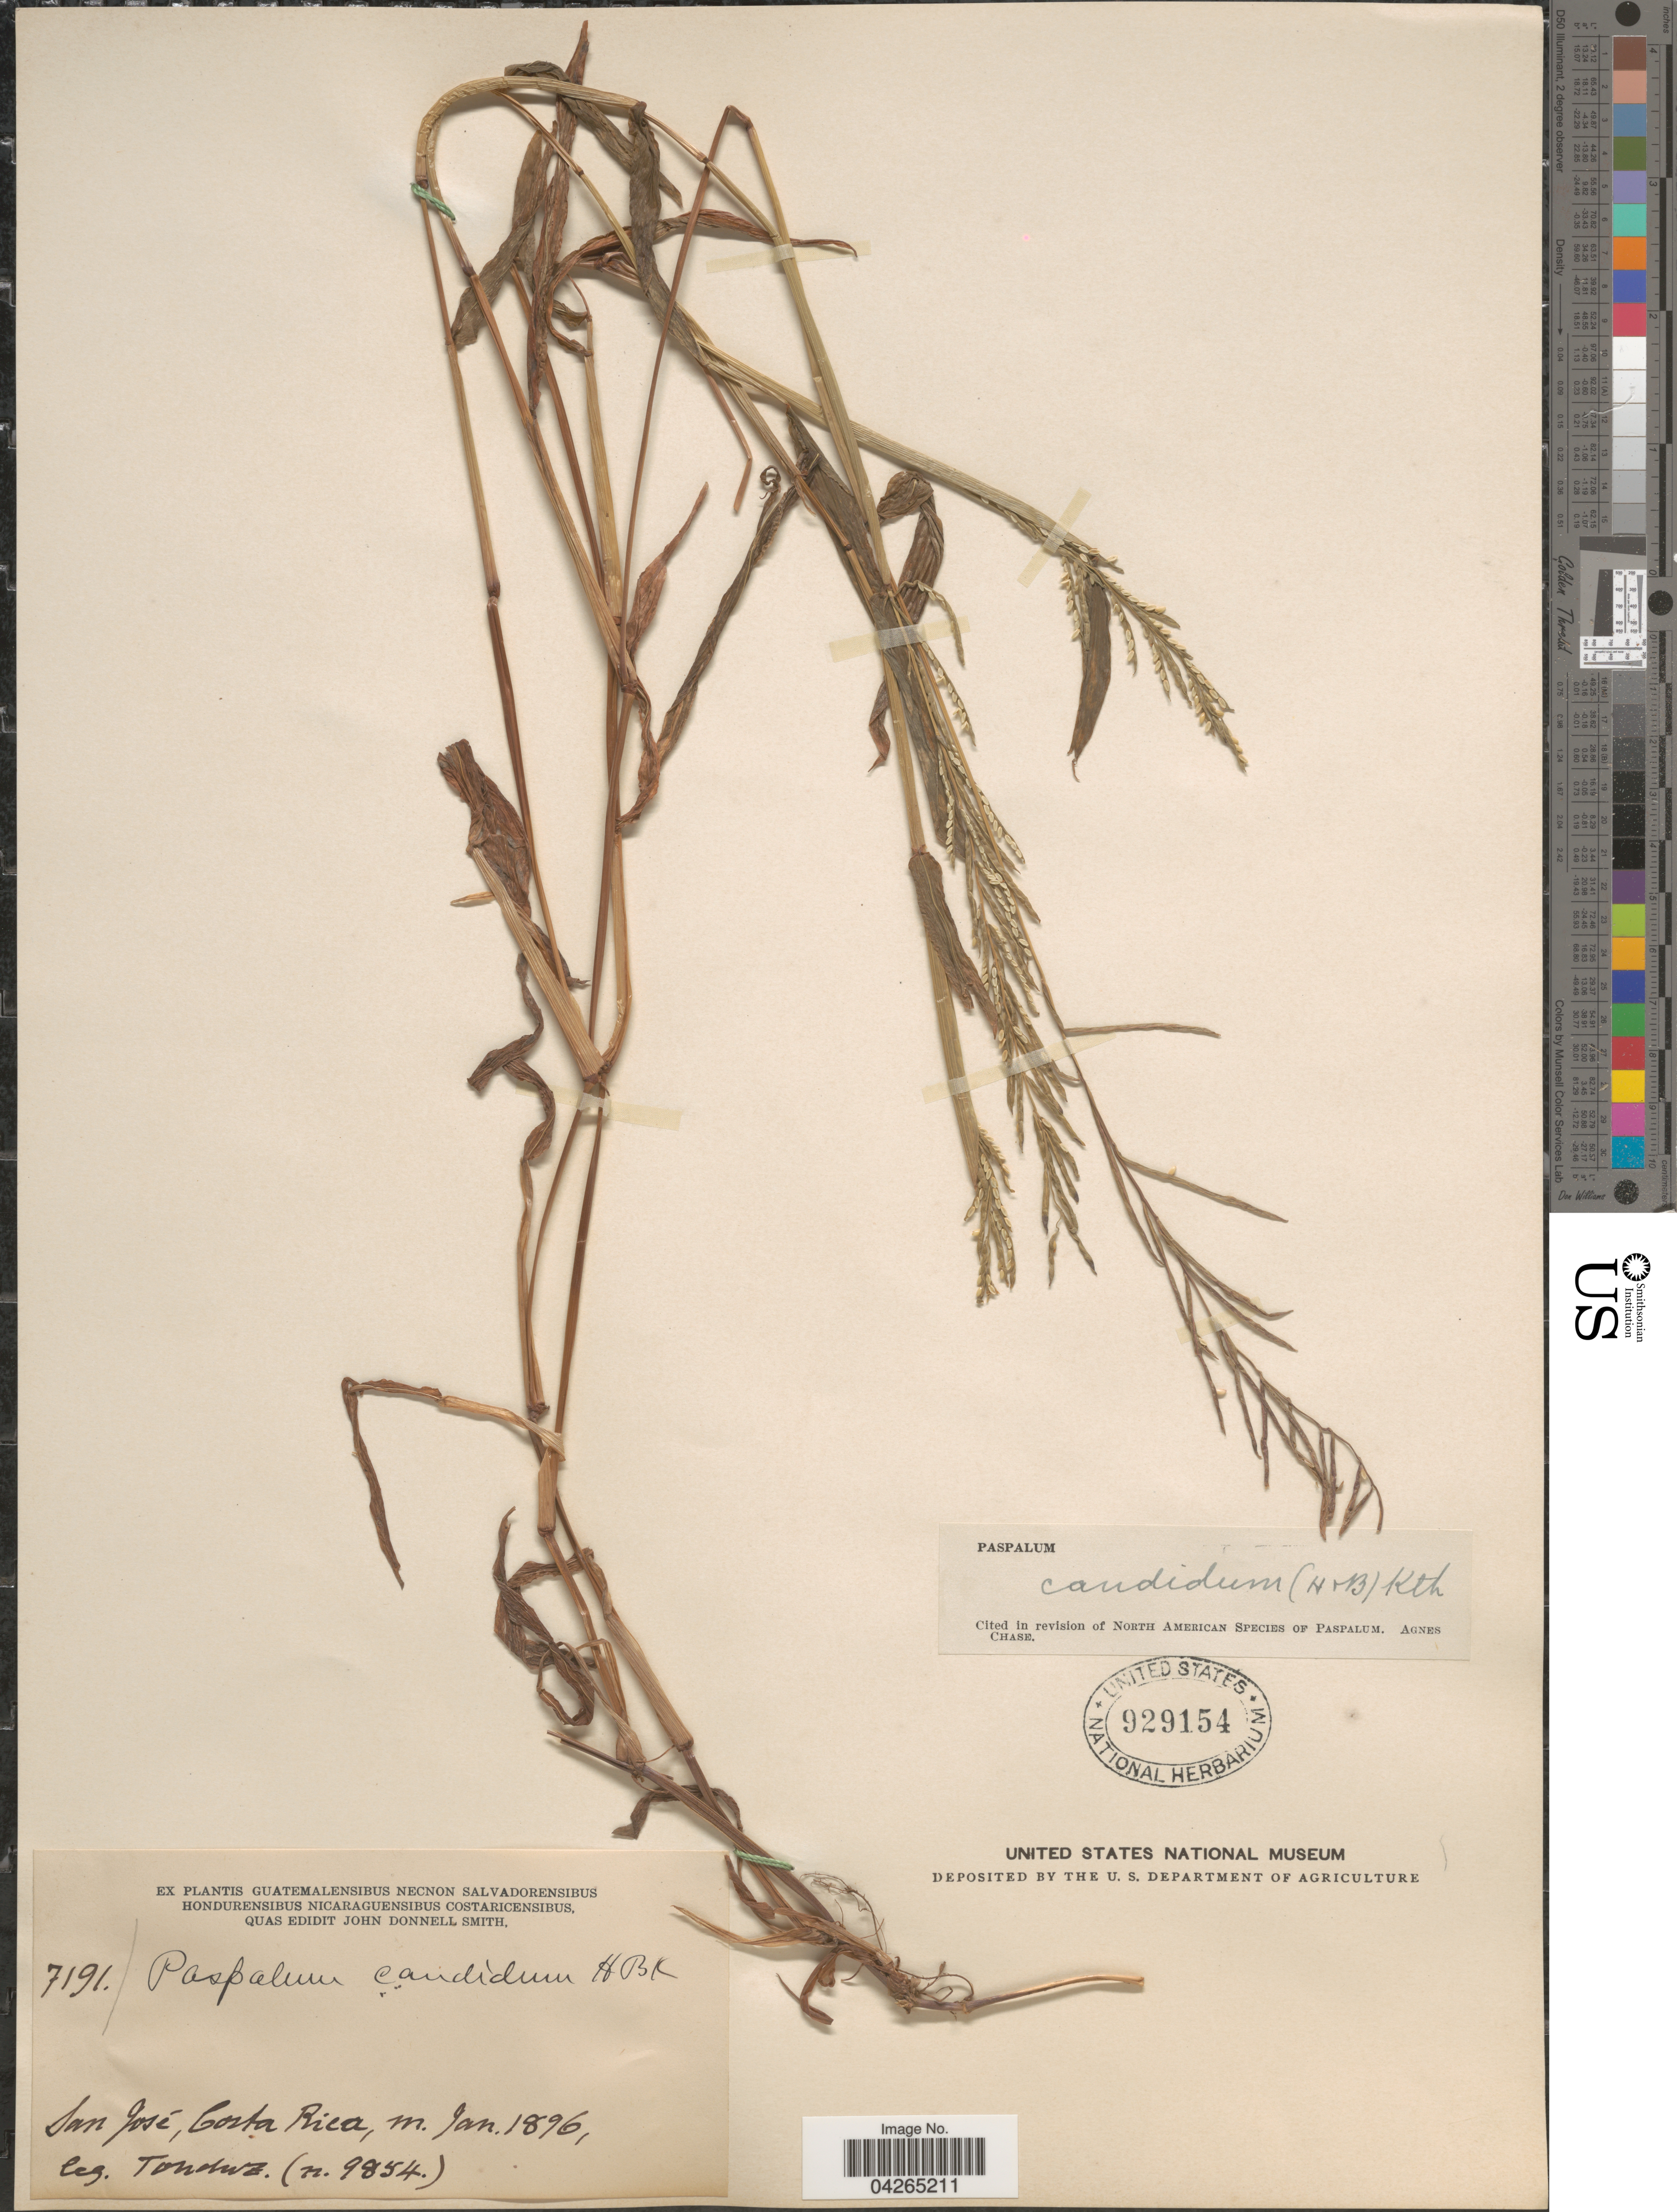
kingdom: Plantae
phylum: Tracheophyta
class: Liliopsida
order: Poales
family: Poaceae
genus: Paspalum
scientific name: Paspalum candidum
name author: (Humb. & Bonpl. ex Fleugge) Kunth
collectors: Tonduz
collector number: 7191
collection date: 1896-01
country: Costa Rica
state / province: San José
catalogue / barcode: US 929154